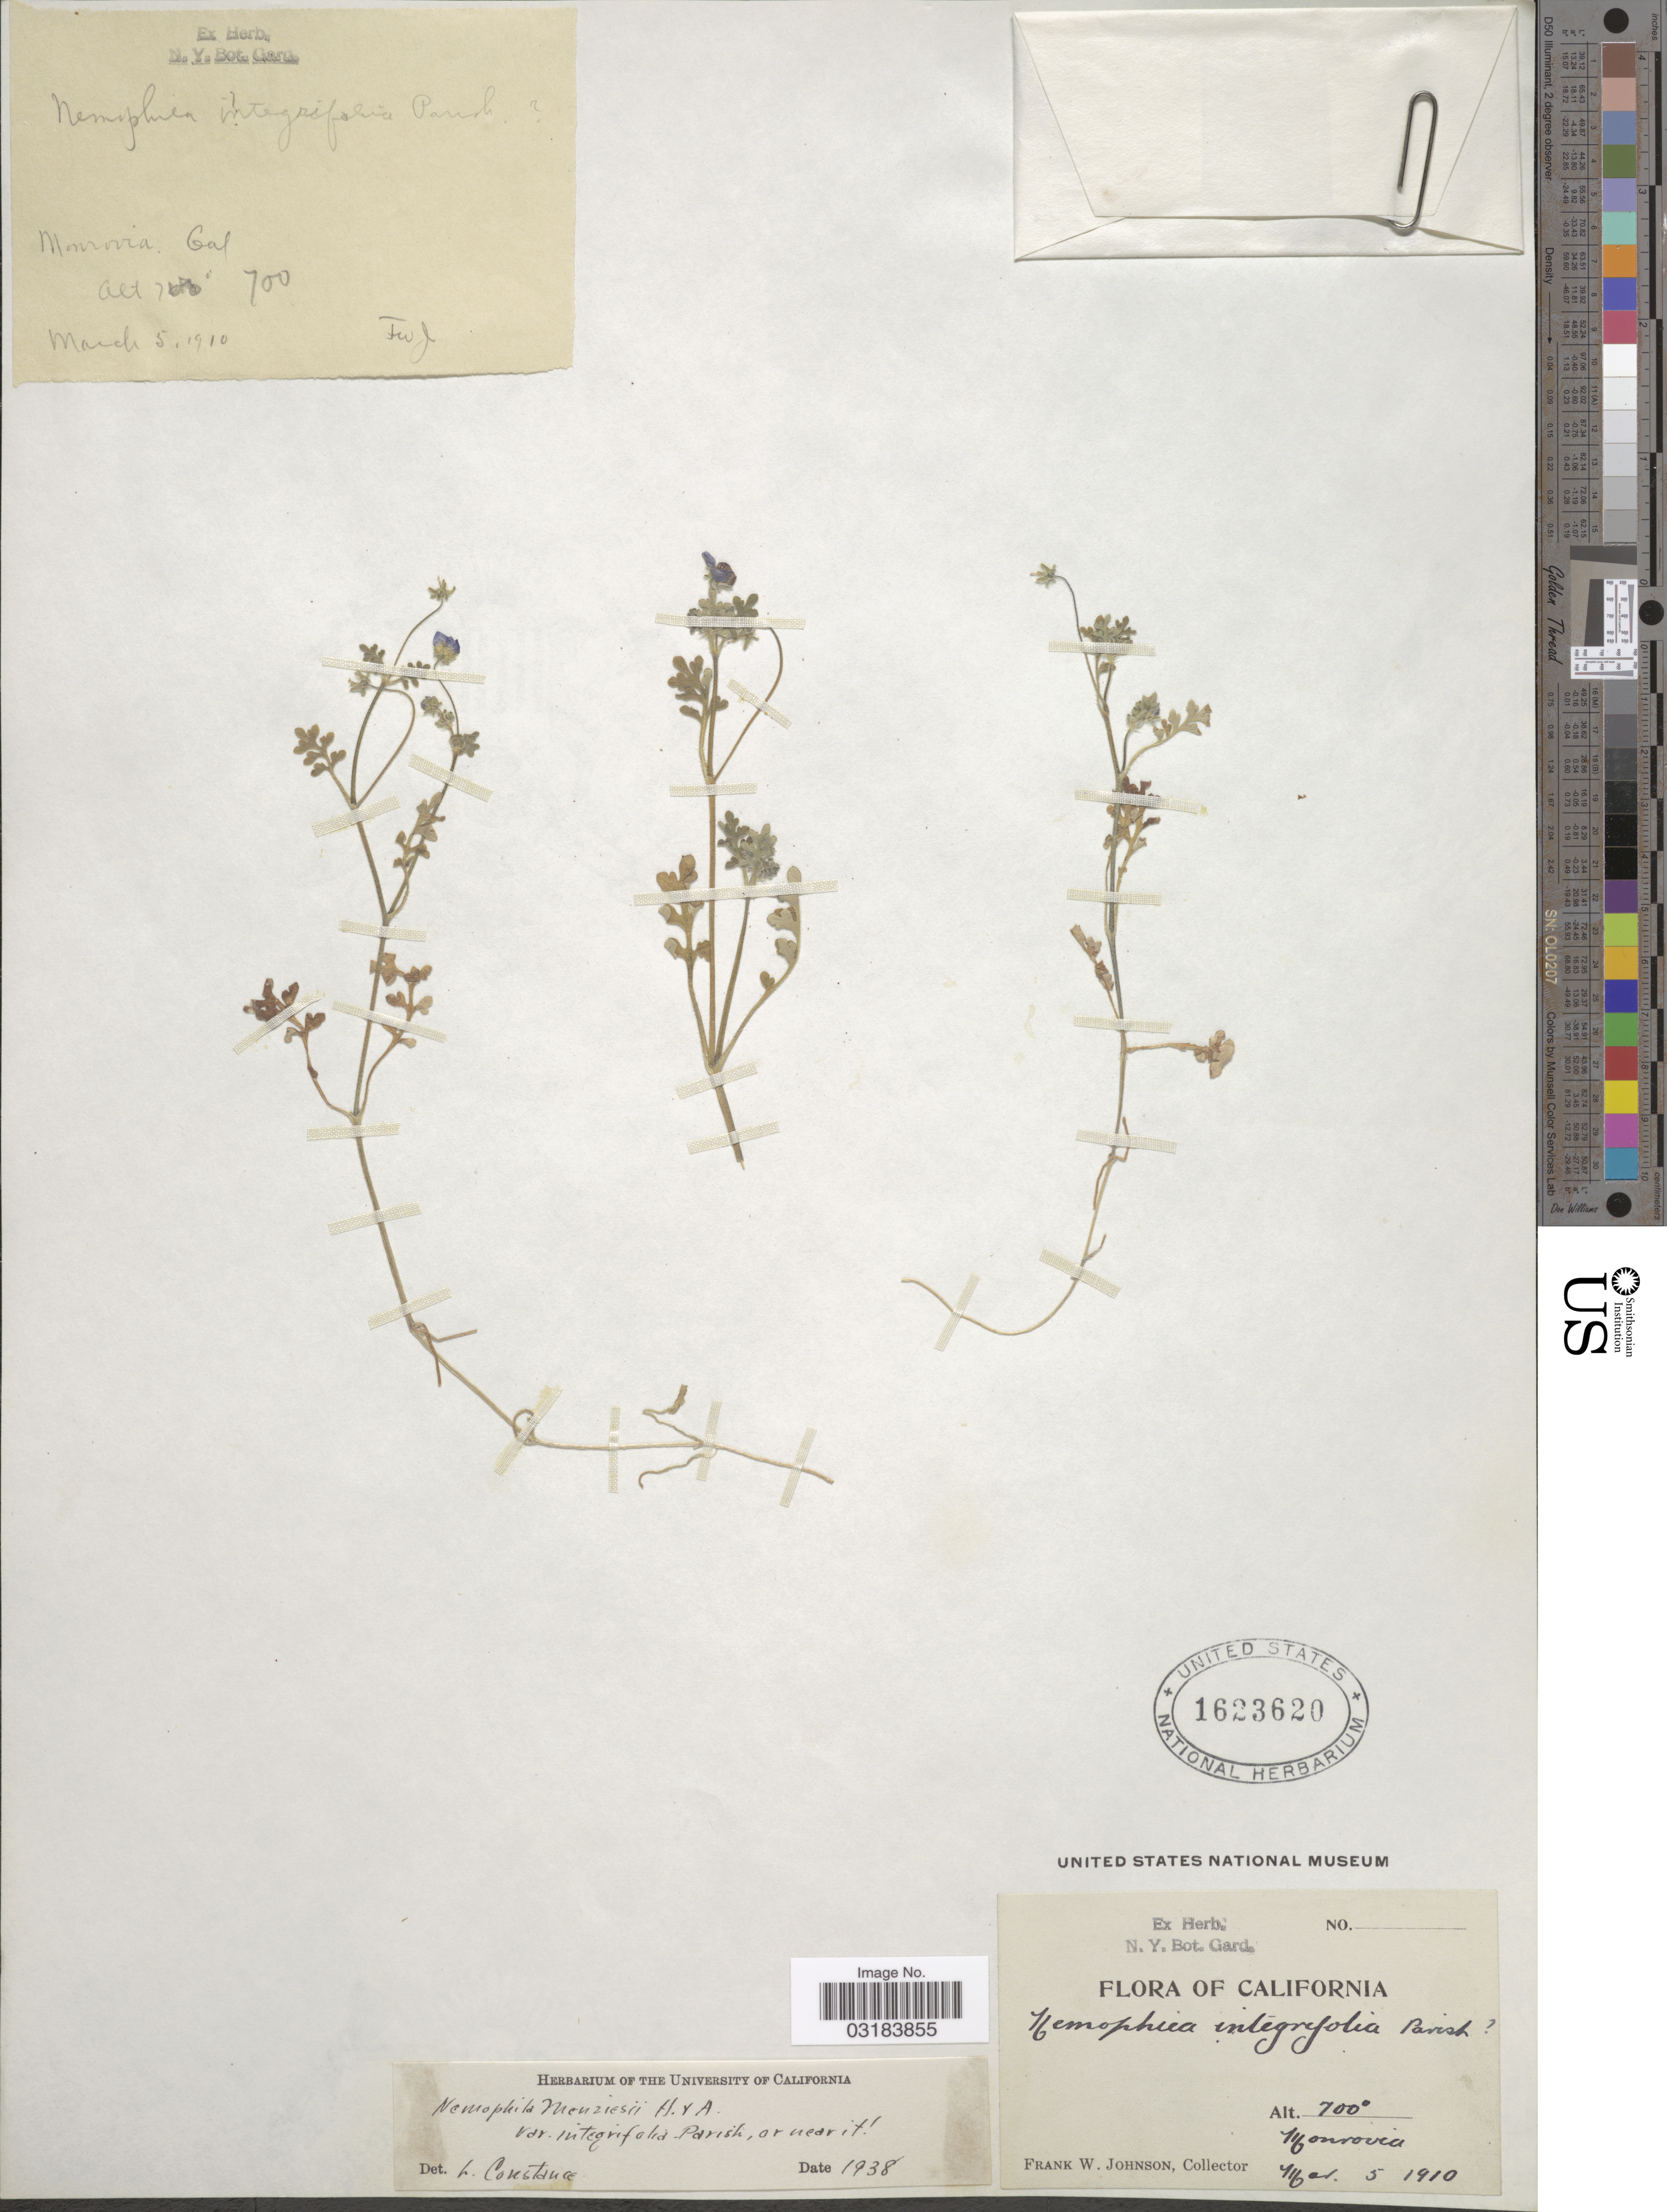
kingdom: Plantae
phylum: Tracheophyta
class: Magnoliopsida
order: Boraginales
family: Hydrophyllaceae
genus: Nemophila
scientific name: Nemophila menziesii var. integrifolia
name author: Hook. & Arn.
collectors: F. W. Johnson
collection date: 1910-03-05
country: United States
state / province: California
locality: Monrovia.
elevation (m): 213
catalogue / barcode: US 1623620